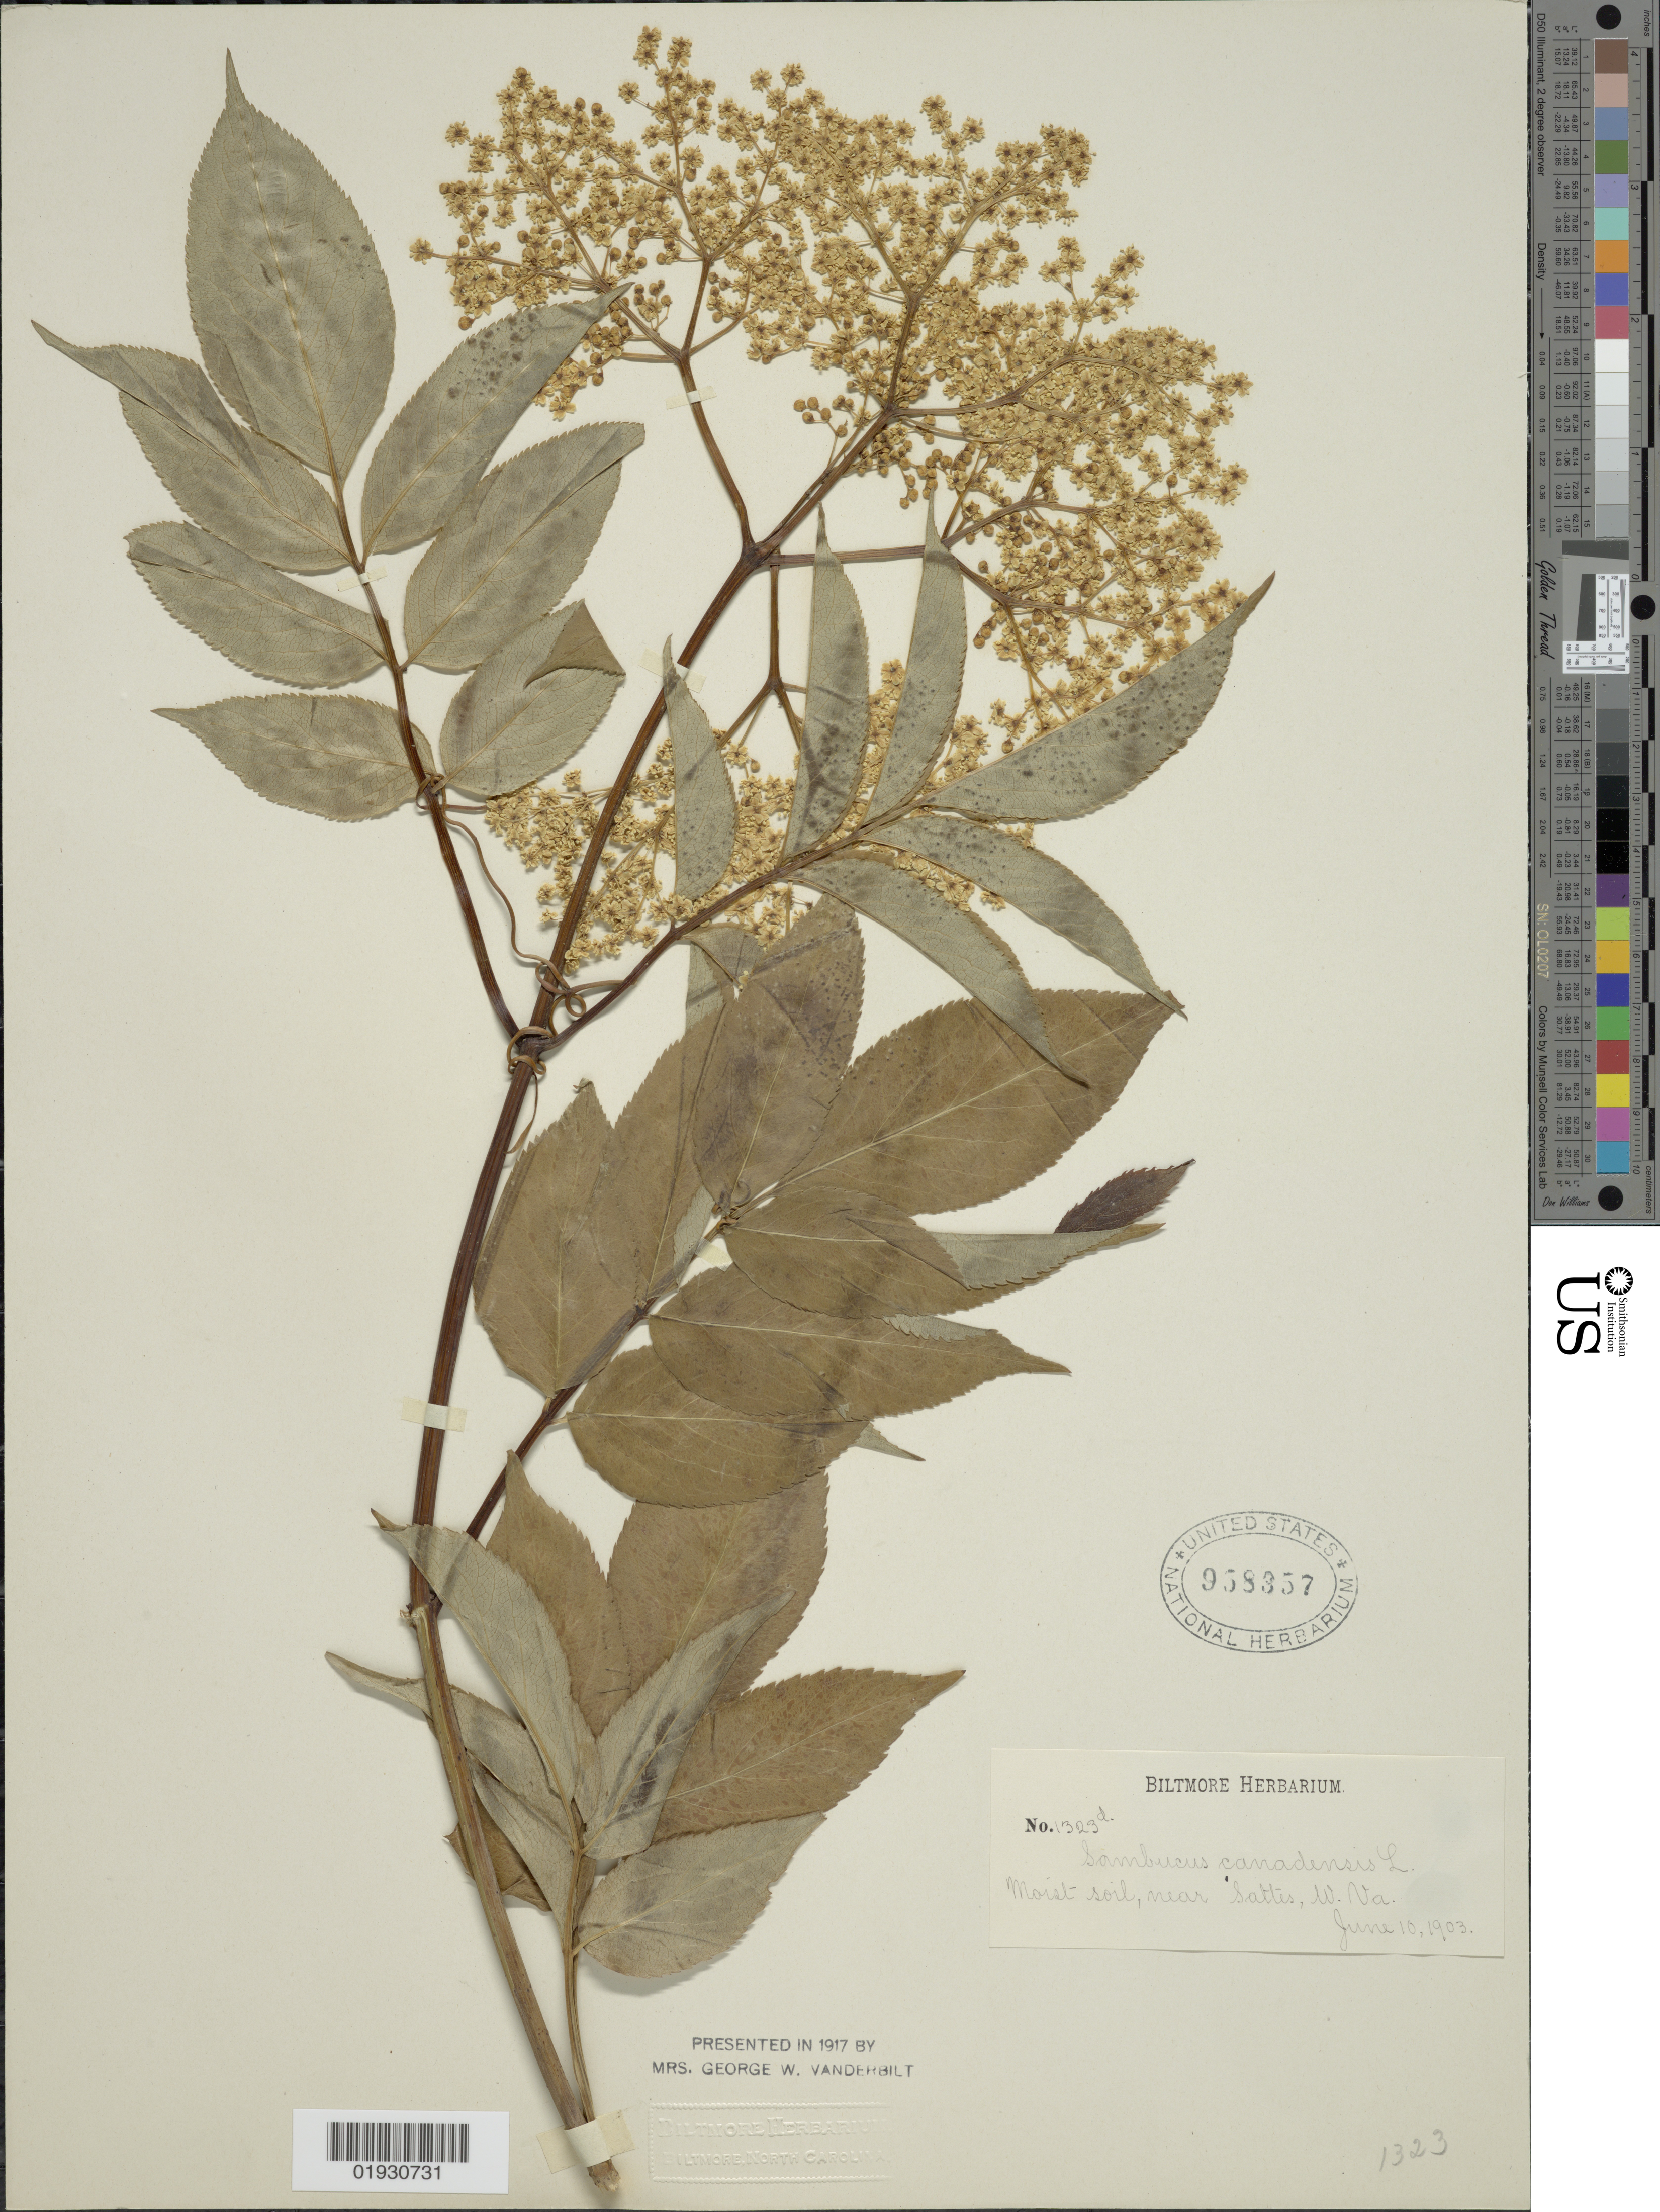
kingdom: Plantae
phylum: Tracheophyta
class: Magnoliopsida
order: Dipsacales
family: Viburnaceae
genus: Sambucus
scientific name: Sambucus canadensis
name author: L.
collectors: ex herb. Biltmore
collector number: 1323d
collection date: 1903-06-10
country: United States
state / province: West Virginia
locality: Near Sattes, W. Va.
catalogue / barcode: US 958357